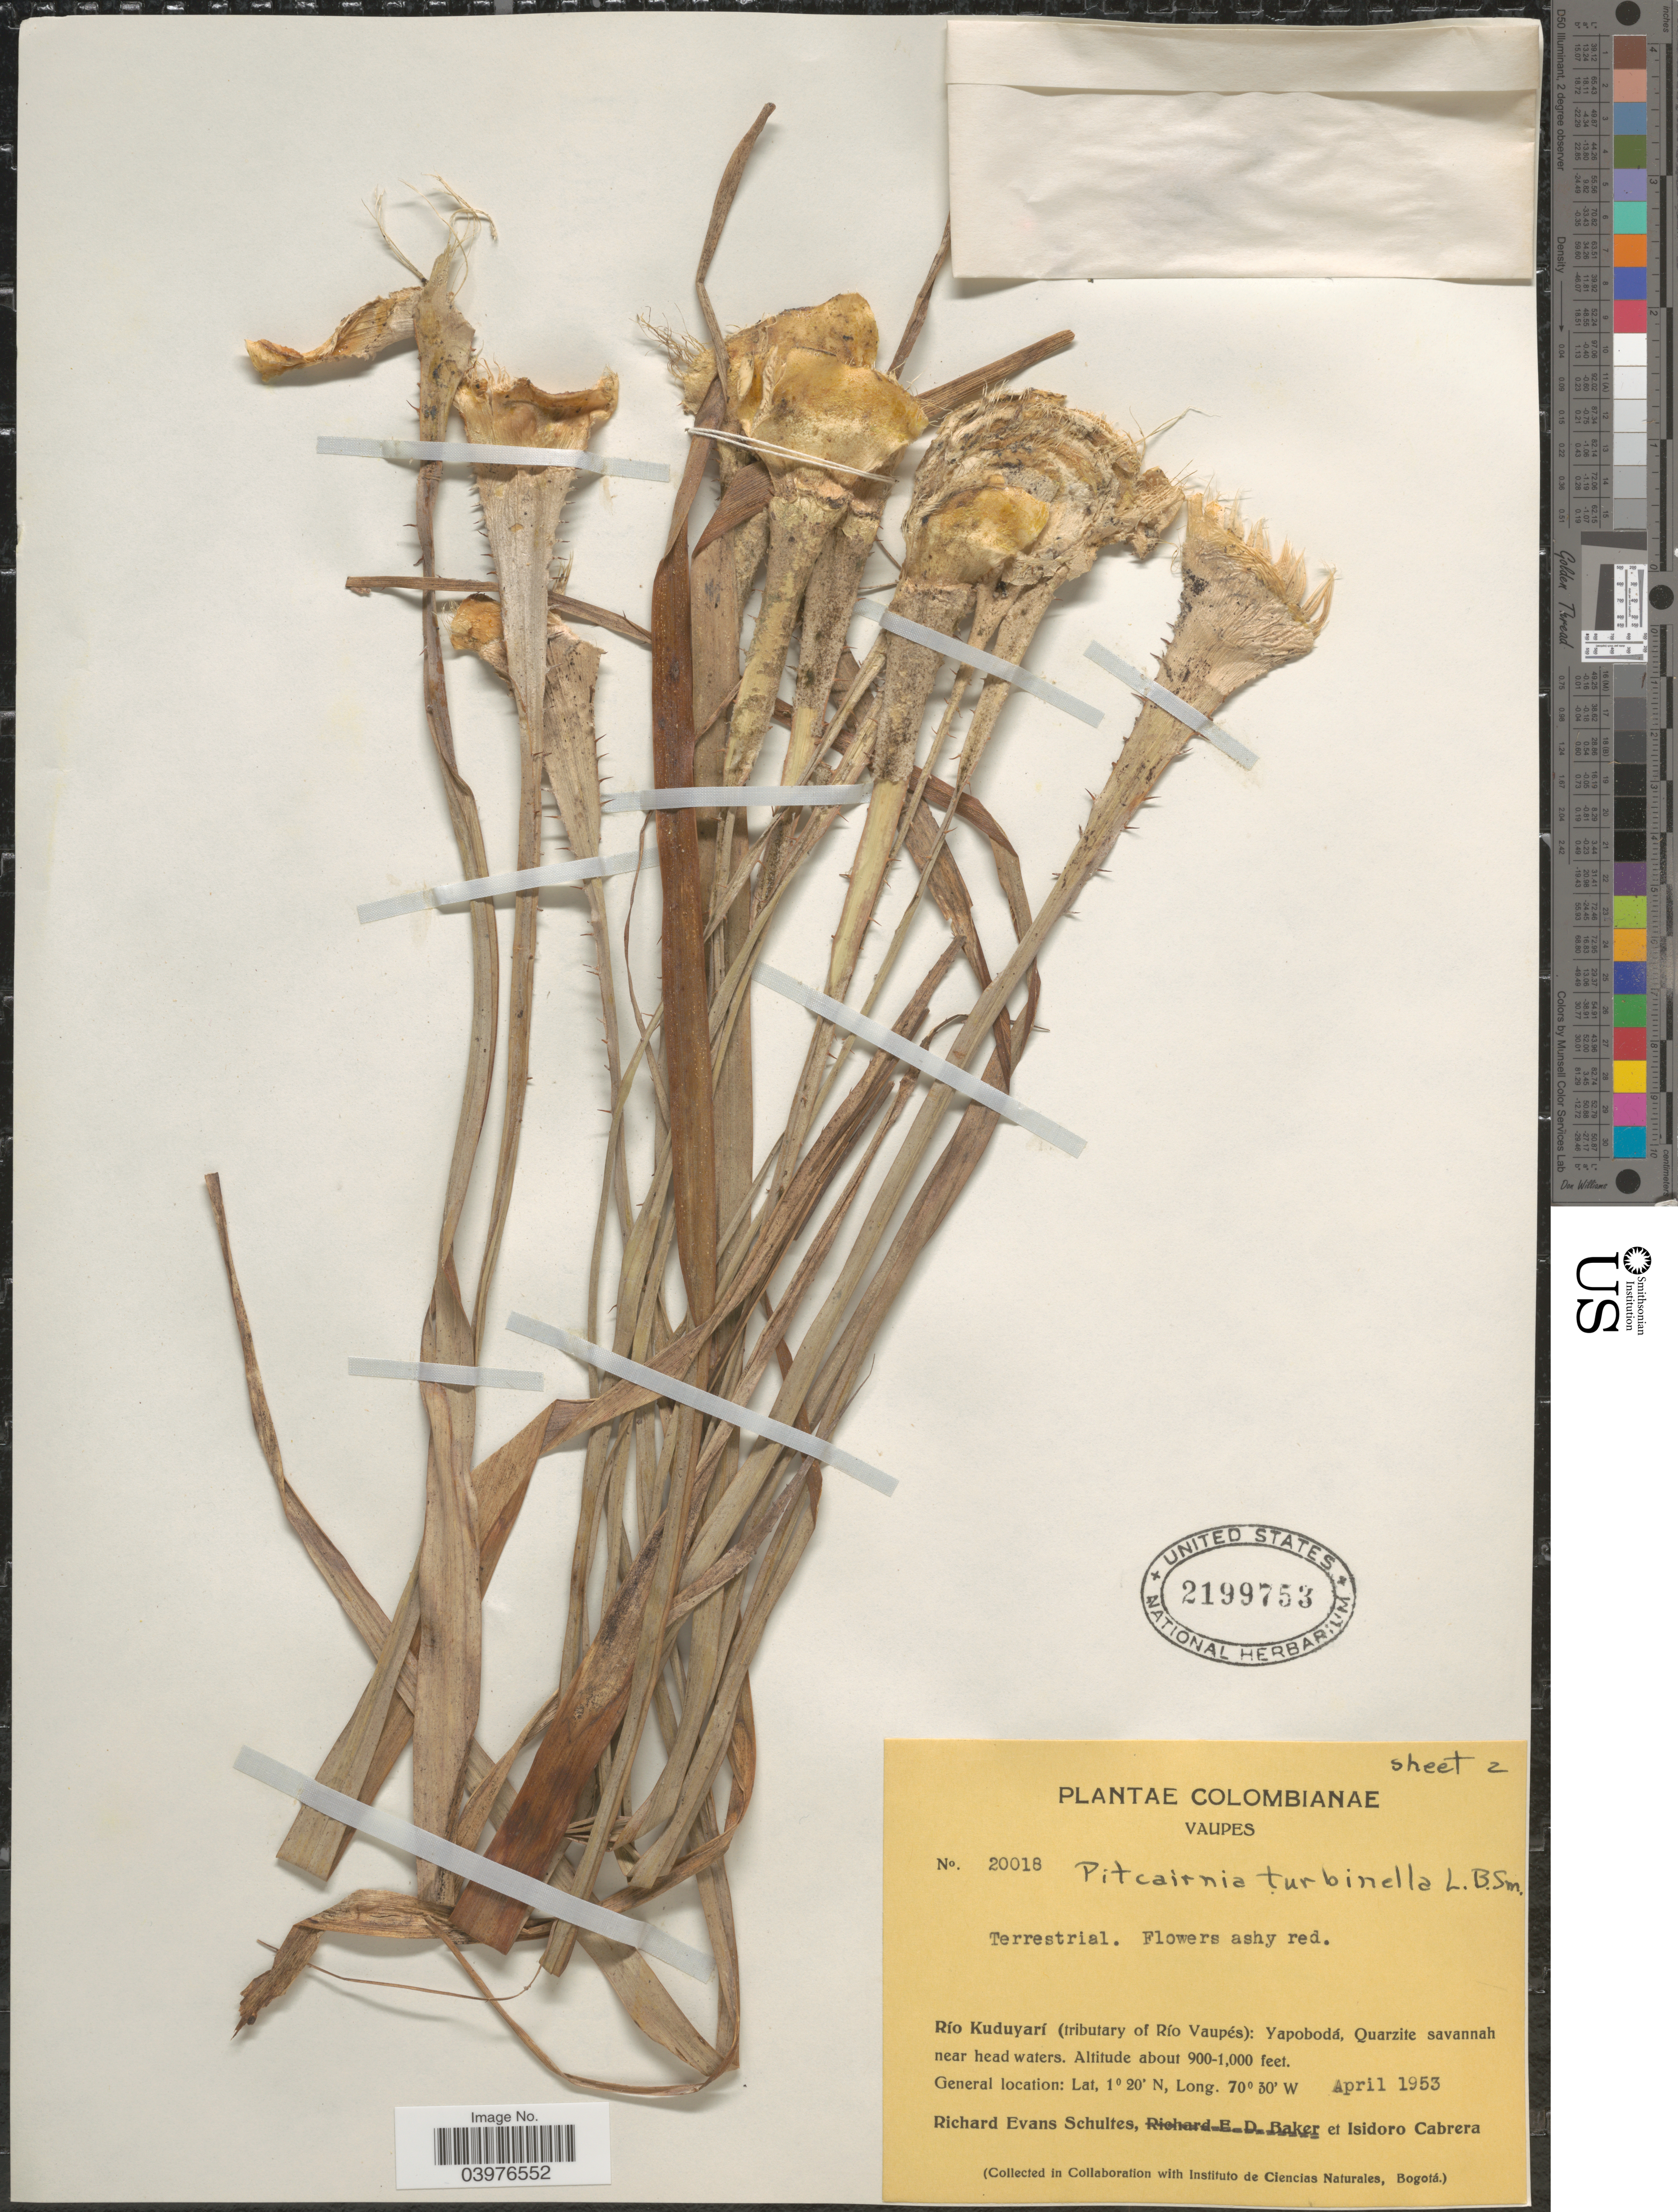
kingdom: Plantae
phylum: Tracheophyta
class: Liliopsida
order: Poales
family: Bromeliaceae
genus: Pitcairnia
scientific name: Pitcairnia turbinella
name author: L.B. Sm.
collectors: R. E. Schultes & I. Cabrera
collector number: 20018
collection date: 1953-04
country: Colombia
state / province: Vaupés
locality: Río Kuduyarí (tributary of Río Vaupés): Yapobodá, Quarzite savannah near head waters.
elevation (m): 274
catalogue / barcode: US 2199753